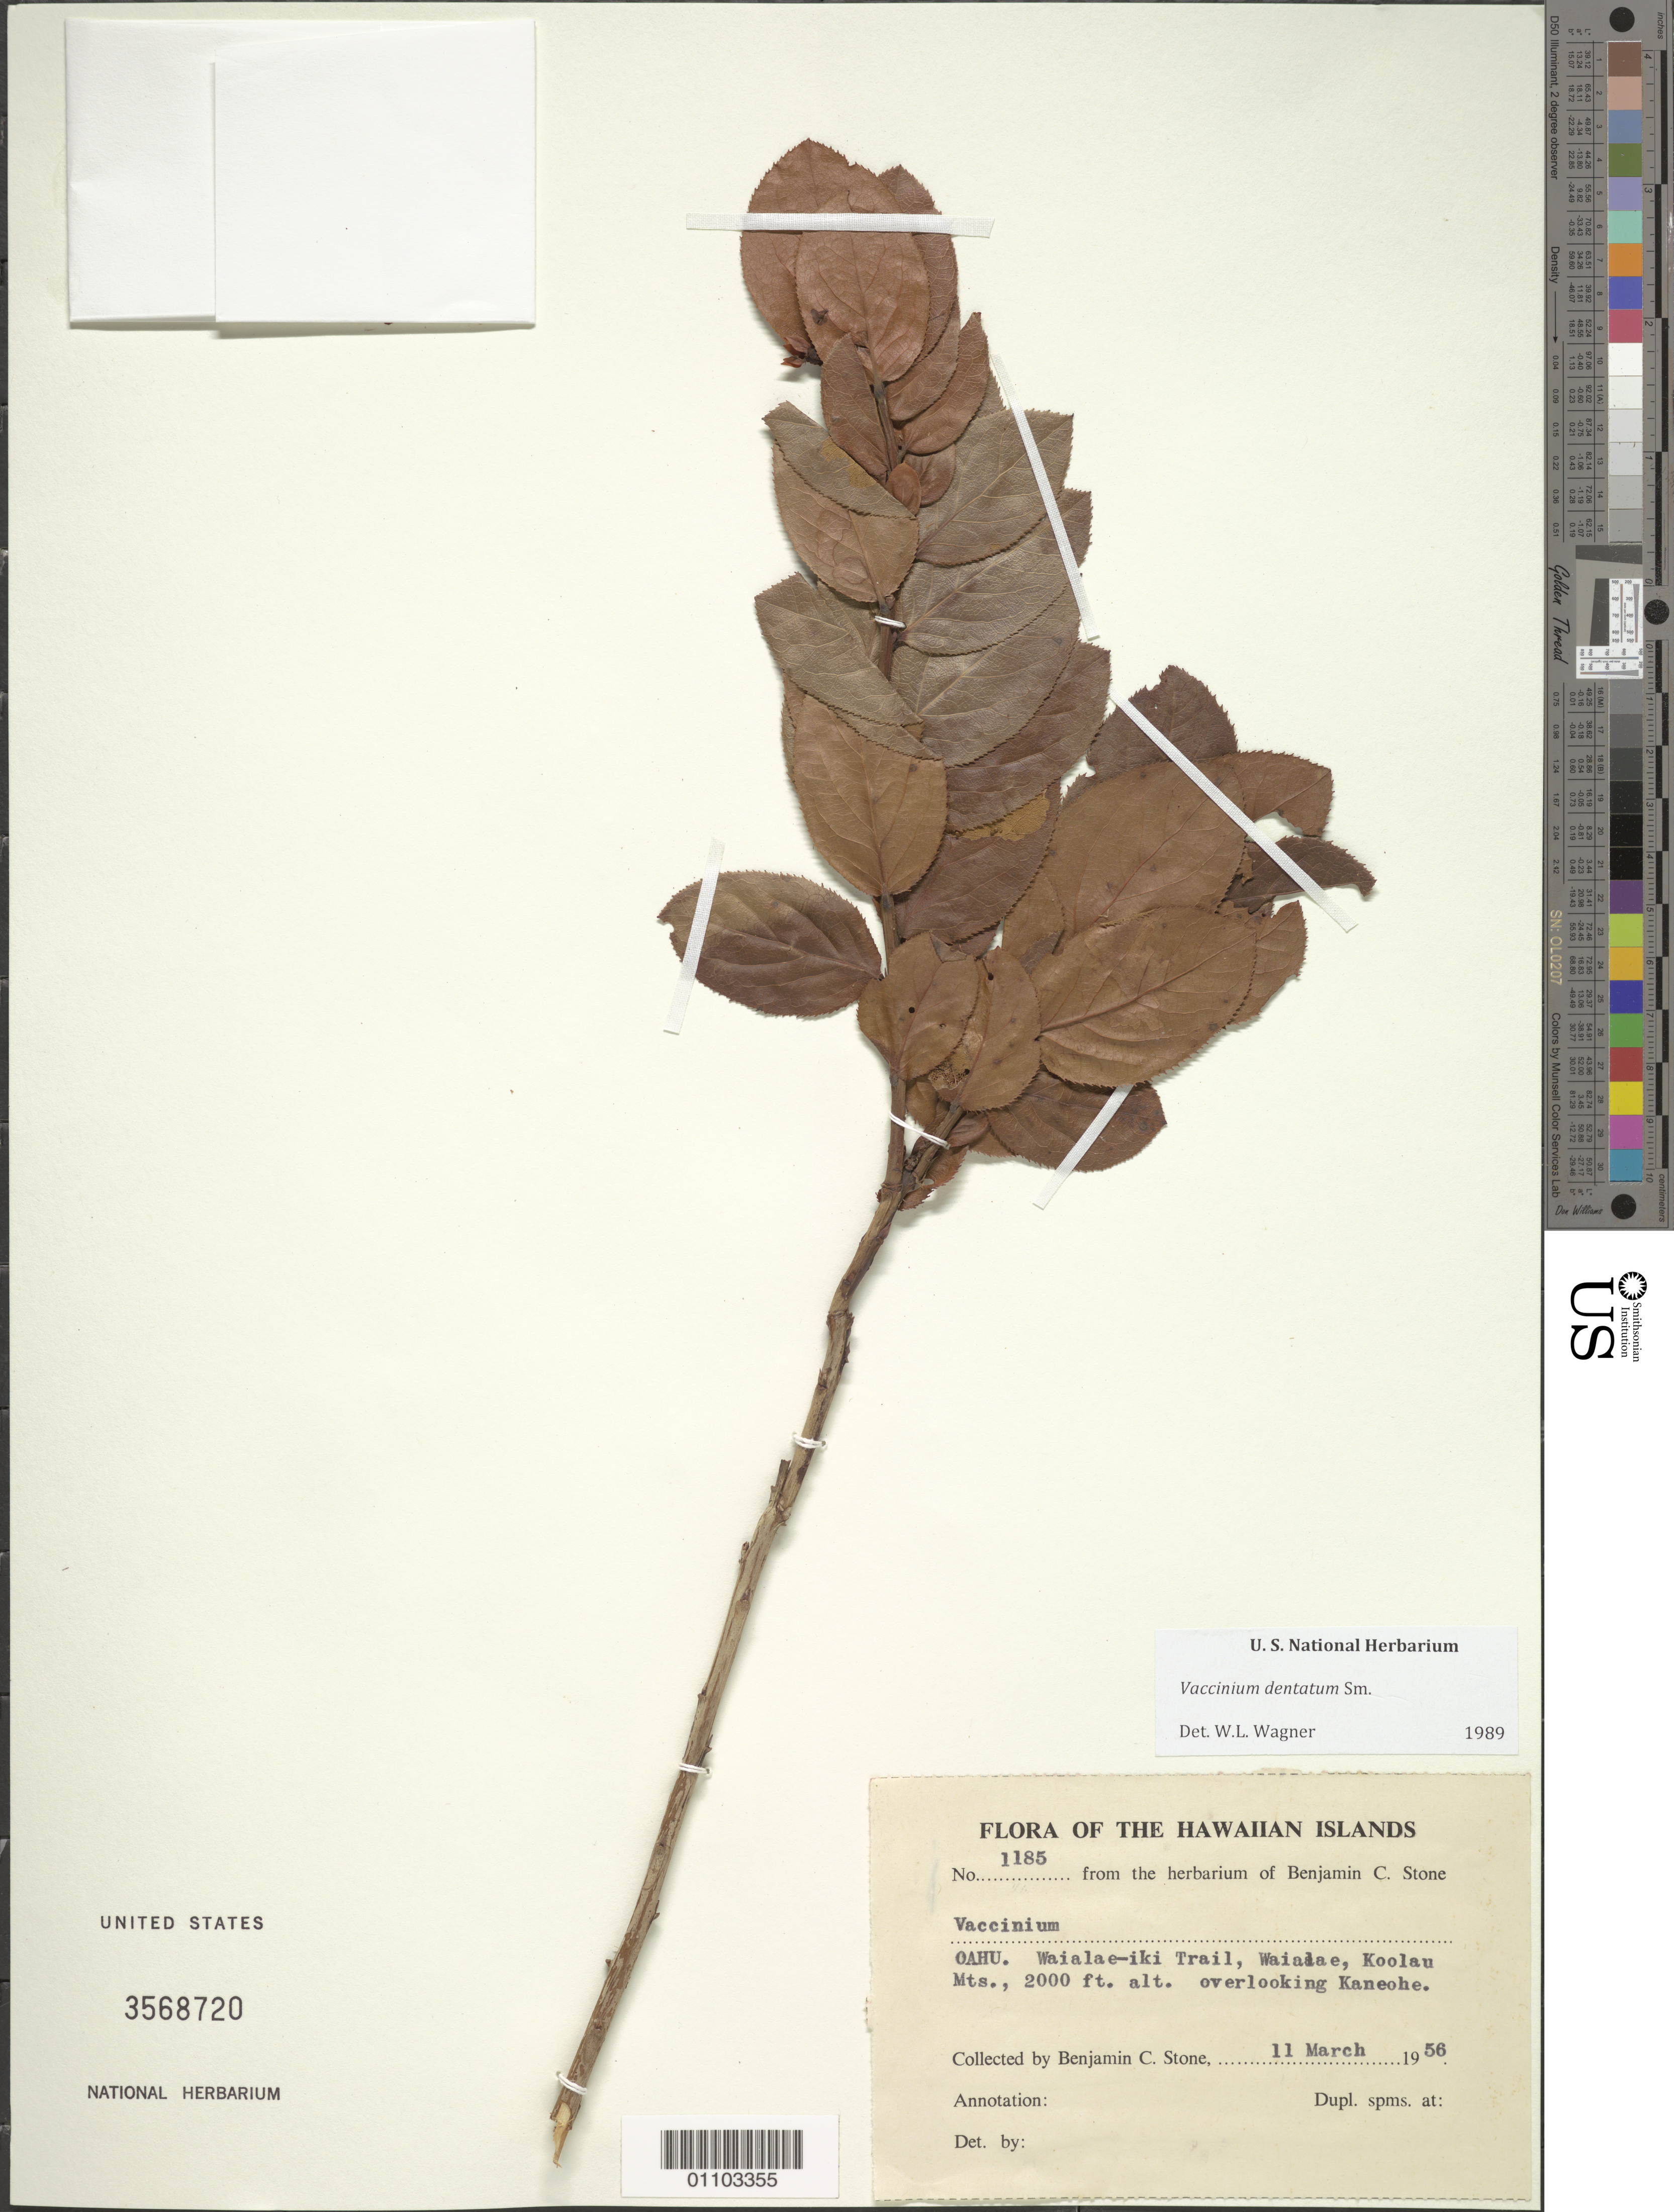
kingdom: Plantae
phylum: Tracheophyta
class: Magnoliopsida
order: Ericales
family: Ericaceae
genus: Vaccinium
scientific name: Vaccinium dentatum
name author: Sm.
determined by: Wagner, W. L., (BOT), Smithsonian Institution - National Museum of Natural History (UNITED STATES)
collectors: B. C. Stone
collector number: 1185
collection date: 1956-03-11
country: United States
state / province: Hawaii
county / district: Honolulu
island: Oahu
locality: Koolau Mountains, Waialae, Waialae-iki Trail, overlooking Kaneohe.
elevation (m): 610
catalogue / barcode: US 3568720